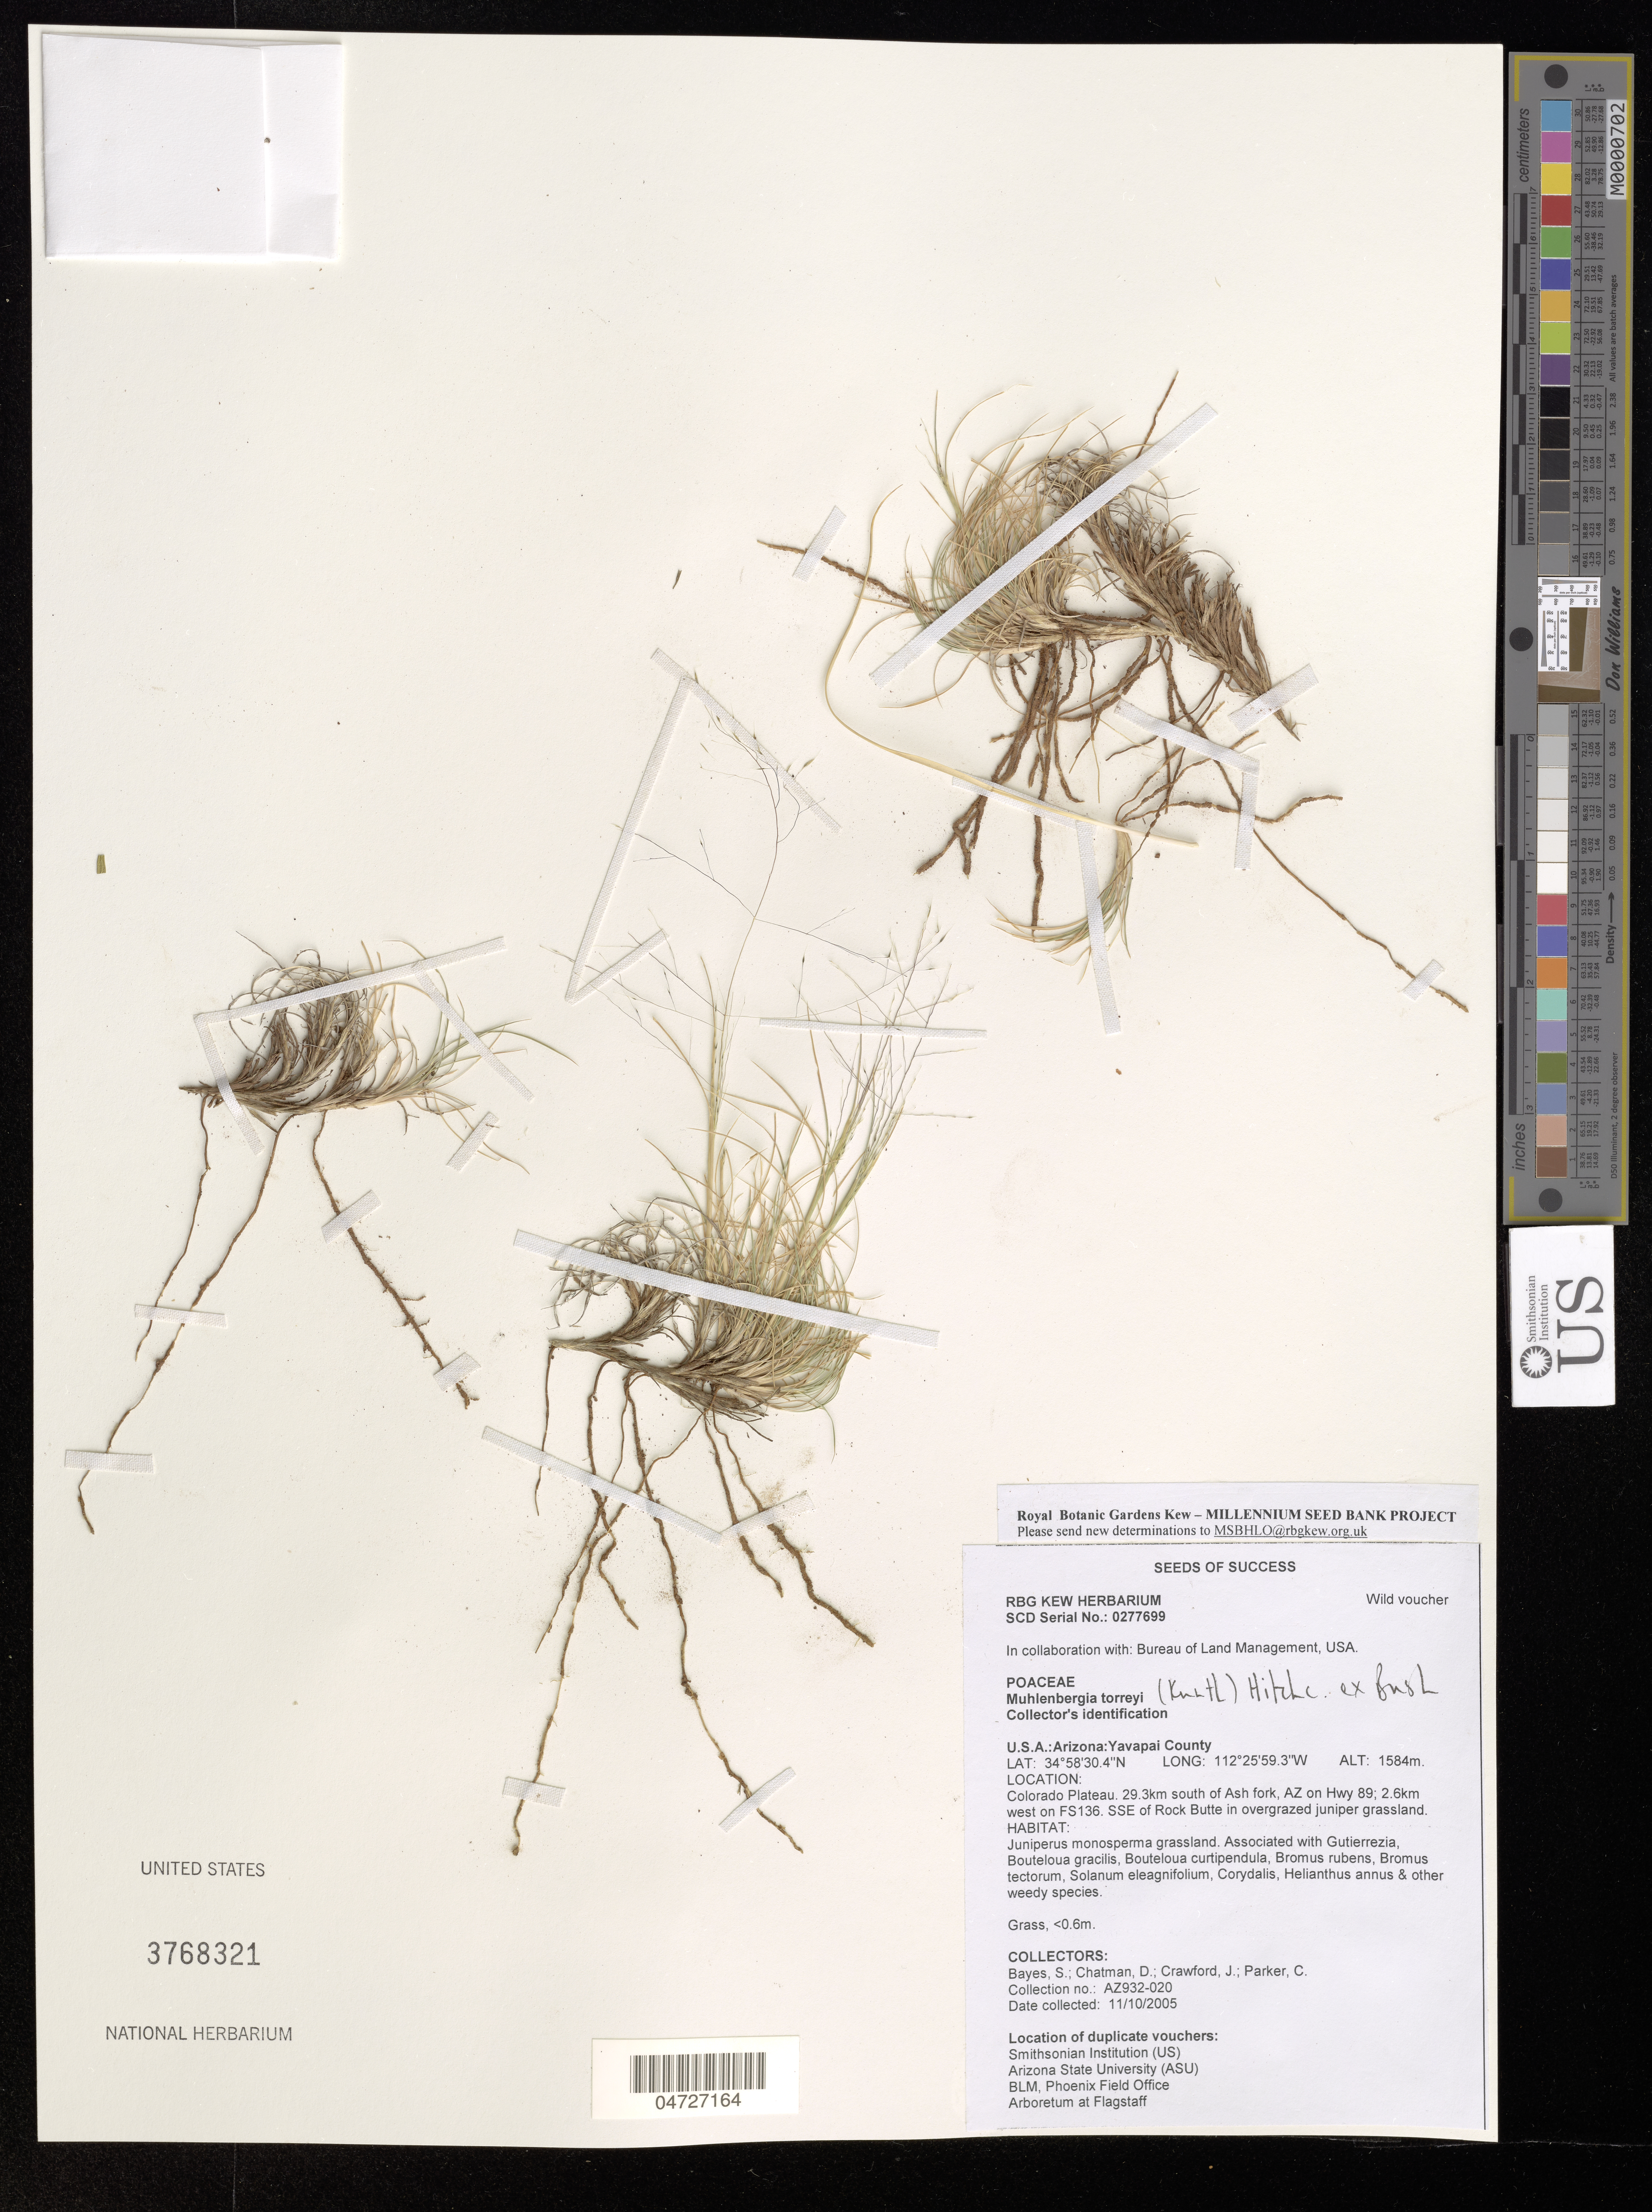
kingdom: Plantae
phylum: Tracheophyta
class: Liliopsida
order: Poales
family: Poaceae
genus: Muhlenbergia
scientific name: Muhlenbergia torreyi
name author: (Kunth) Hitchc. ex Bush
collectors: S. Bayes, D. Chatman, J. Crawford & C. Parker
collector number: AZ932-020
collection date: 2005-10-11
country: United States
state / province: Arizona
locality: Yavapai County. Colorado Plateau. 29.3km south of Ash fork, AZ on Hwy 89; 2.6km west on FS136. SSE of Rock Butte in overgrazed juniper grassland.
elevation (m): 1584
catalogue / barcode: US 3768321